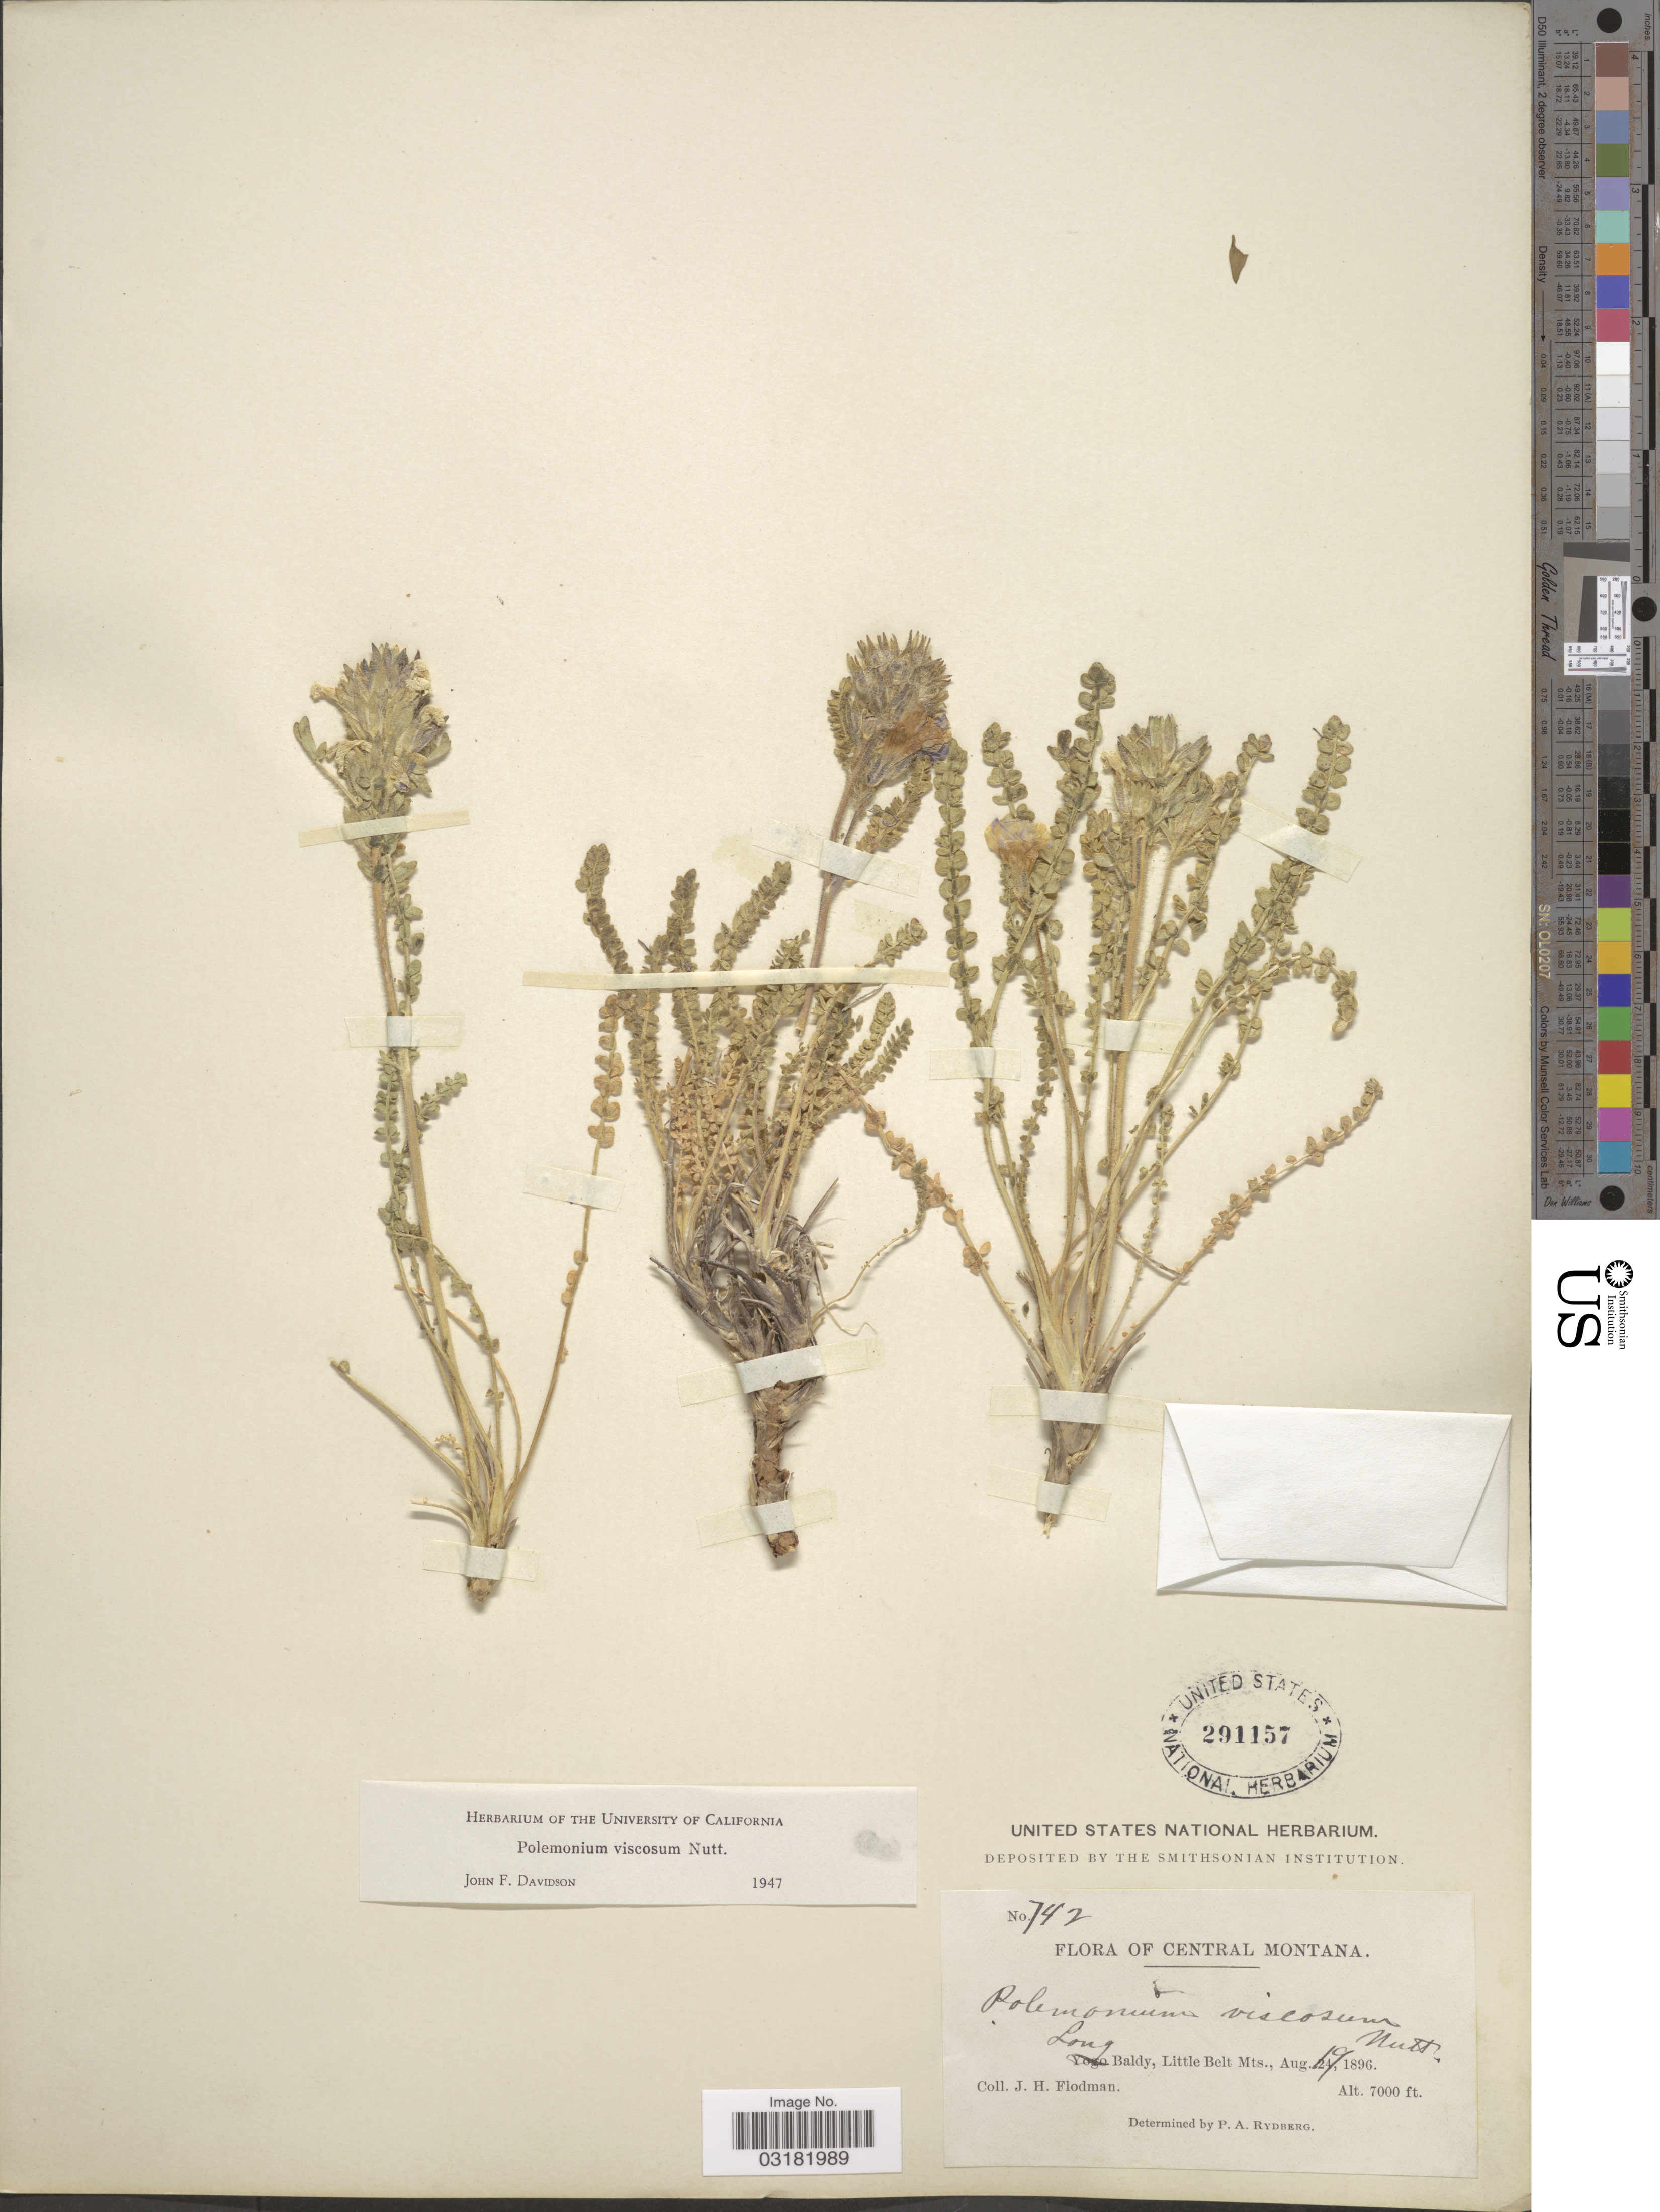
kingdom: Plantae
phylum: Tracheophyta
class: Magnoliopsida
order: Ericales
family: Polemoniaceae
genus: Polemonium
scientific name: Polemonium viscosum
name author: Nutt.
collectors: J. Flodman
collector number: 742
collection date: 1896-08-19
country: United States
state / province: Montana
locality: Central Montana, Long Baldy, Little Belt Mts.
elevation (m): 2134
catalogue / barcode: US 291157